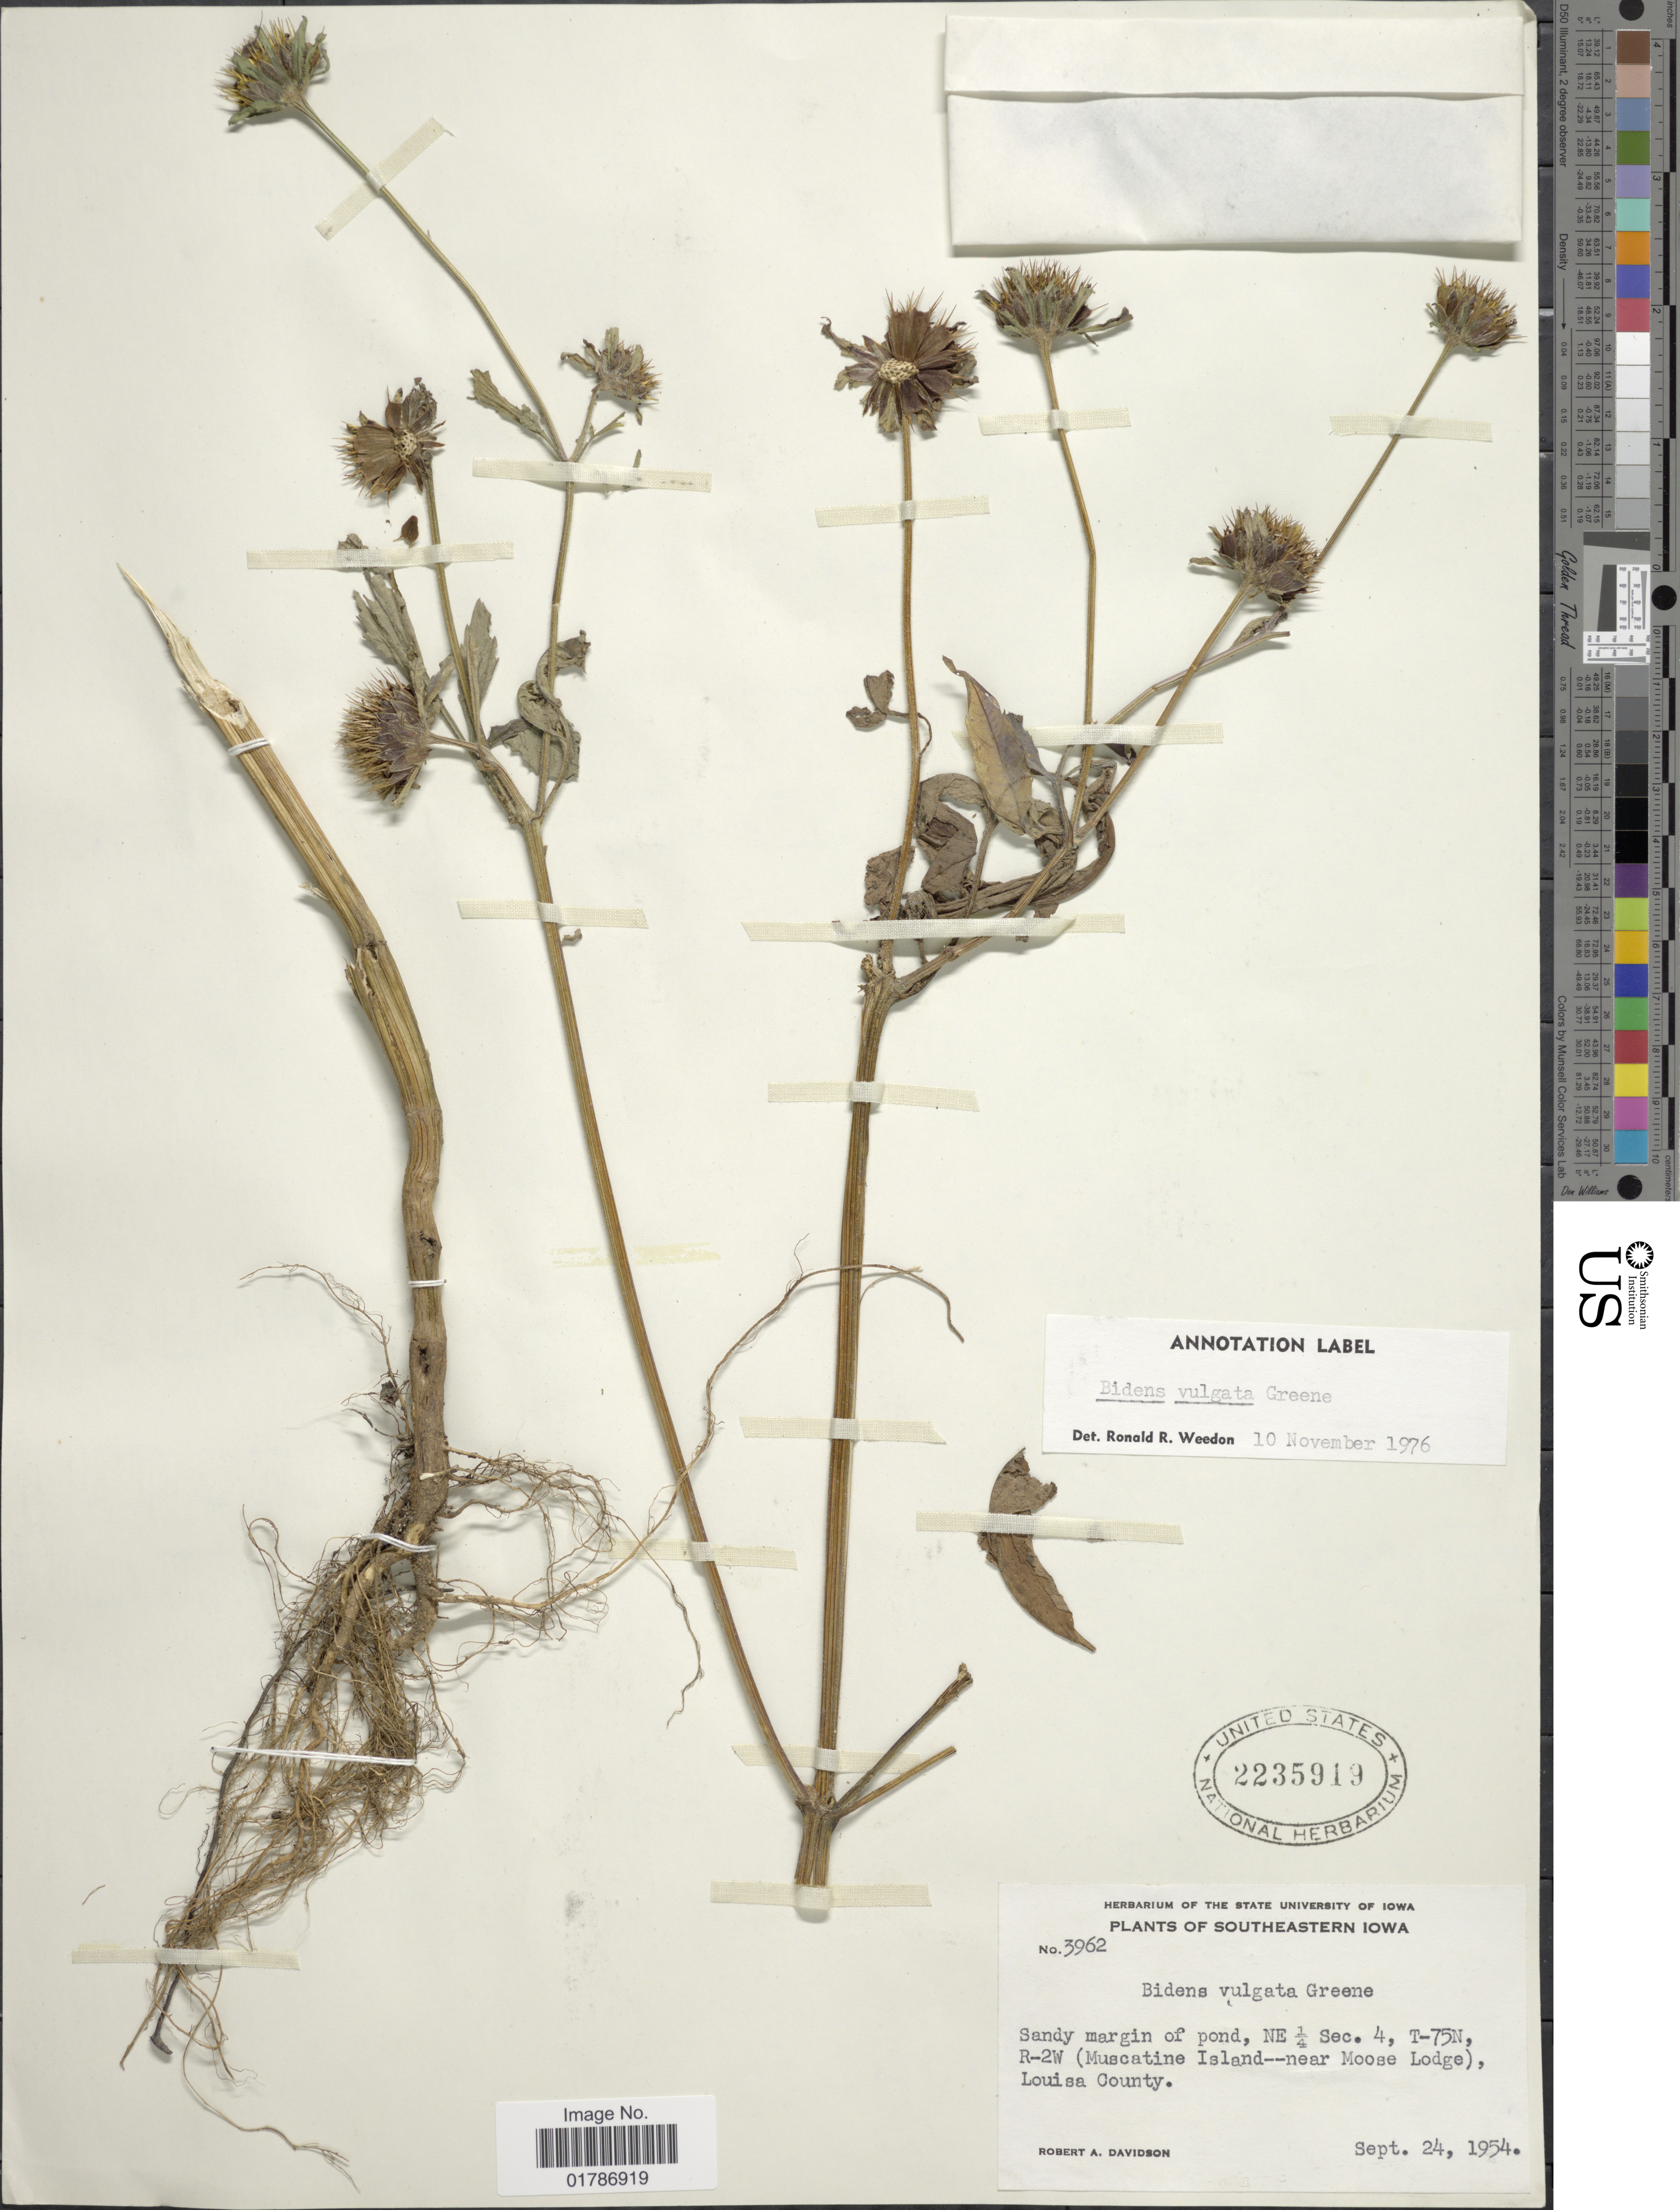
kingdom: Plantae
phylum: Tracheophyta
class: Magnoliopsida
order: Asterales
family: Asteraceae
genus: Bidens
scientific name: Bidens vulgata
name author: Greene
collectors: R. A. Davidson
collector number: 3962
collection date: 1954-09-24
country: United States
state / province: Iowa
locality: Southeastern Iowa, Sandy margin of pond, NE ¼ Sec. 4, T-75N, R2W (Muscataine Island, near Moose Lodge), Louisa County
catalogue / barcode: US 2235919